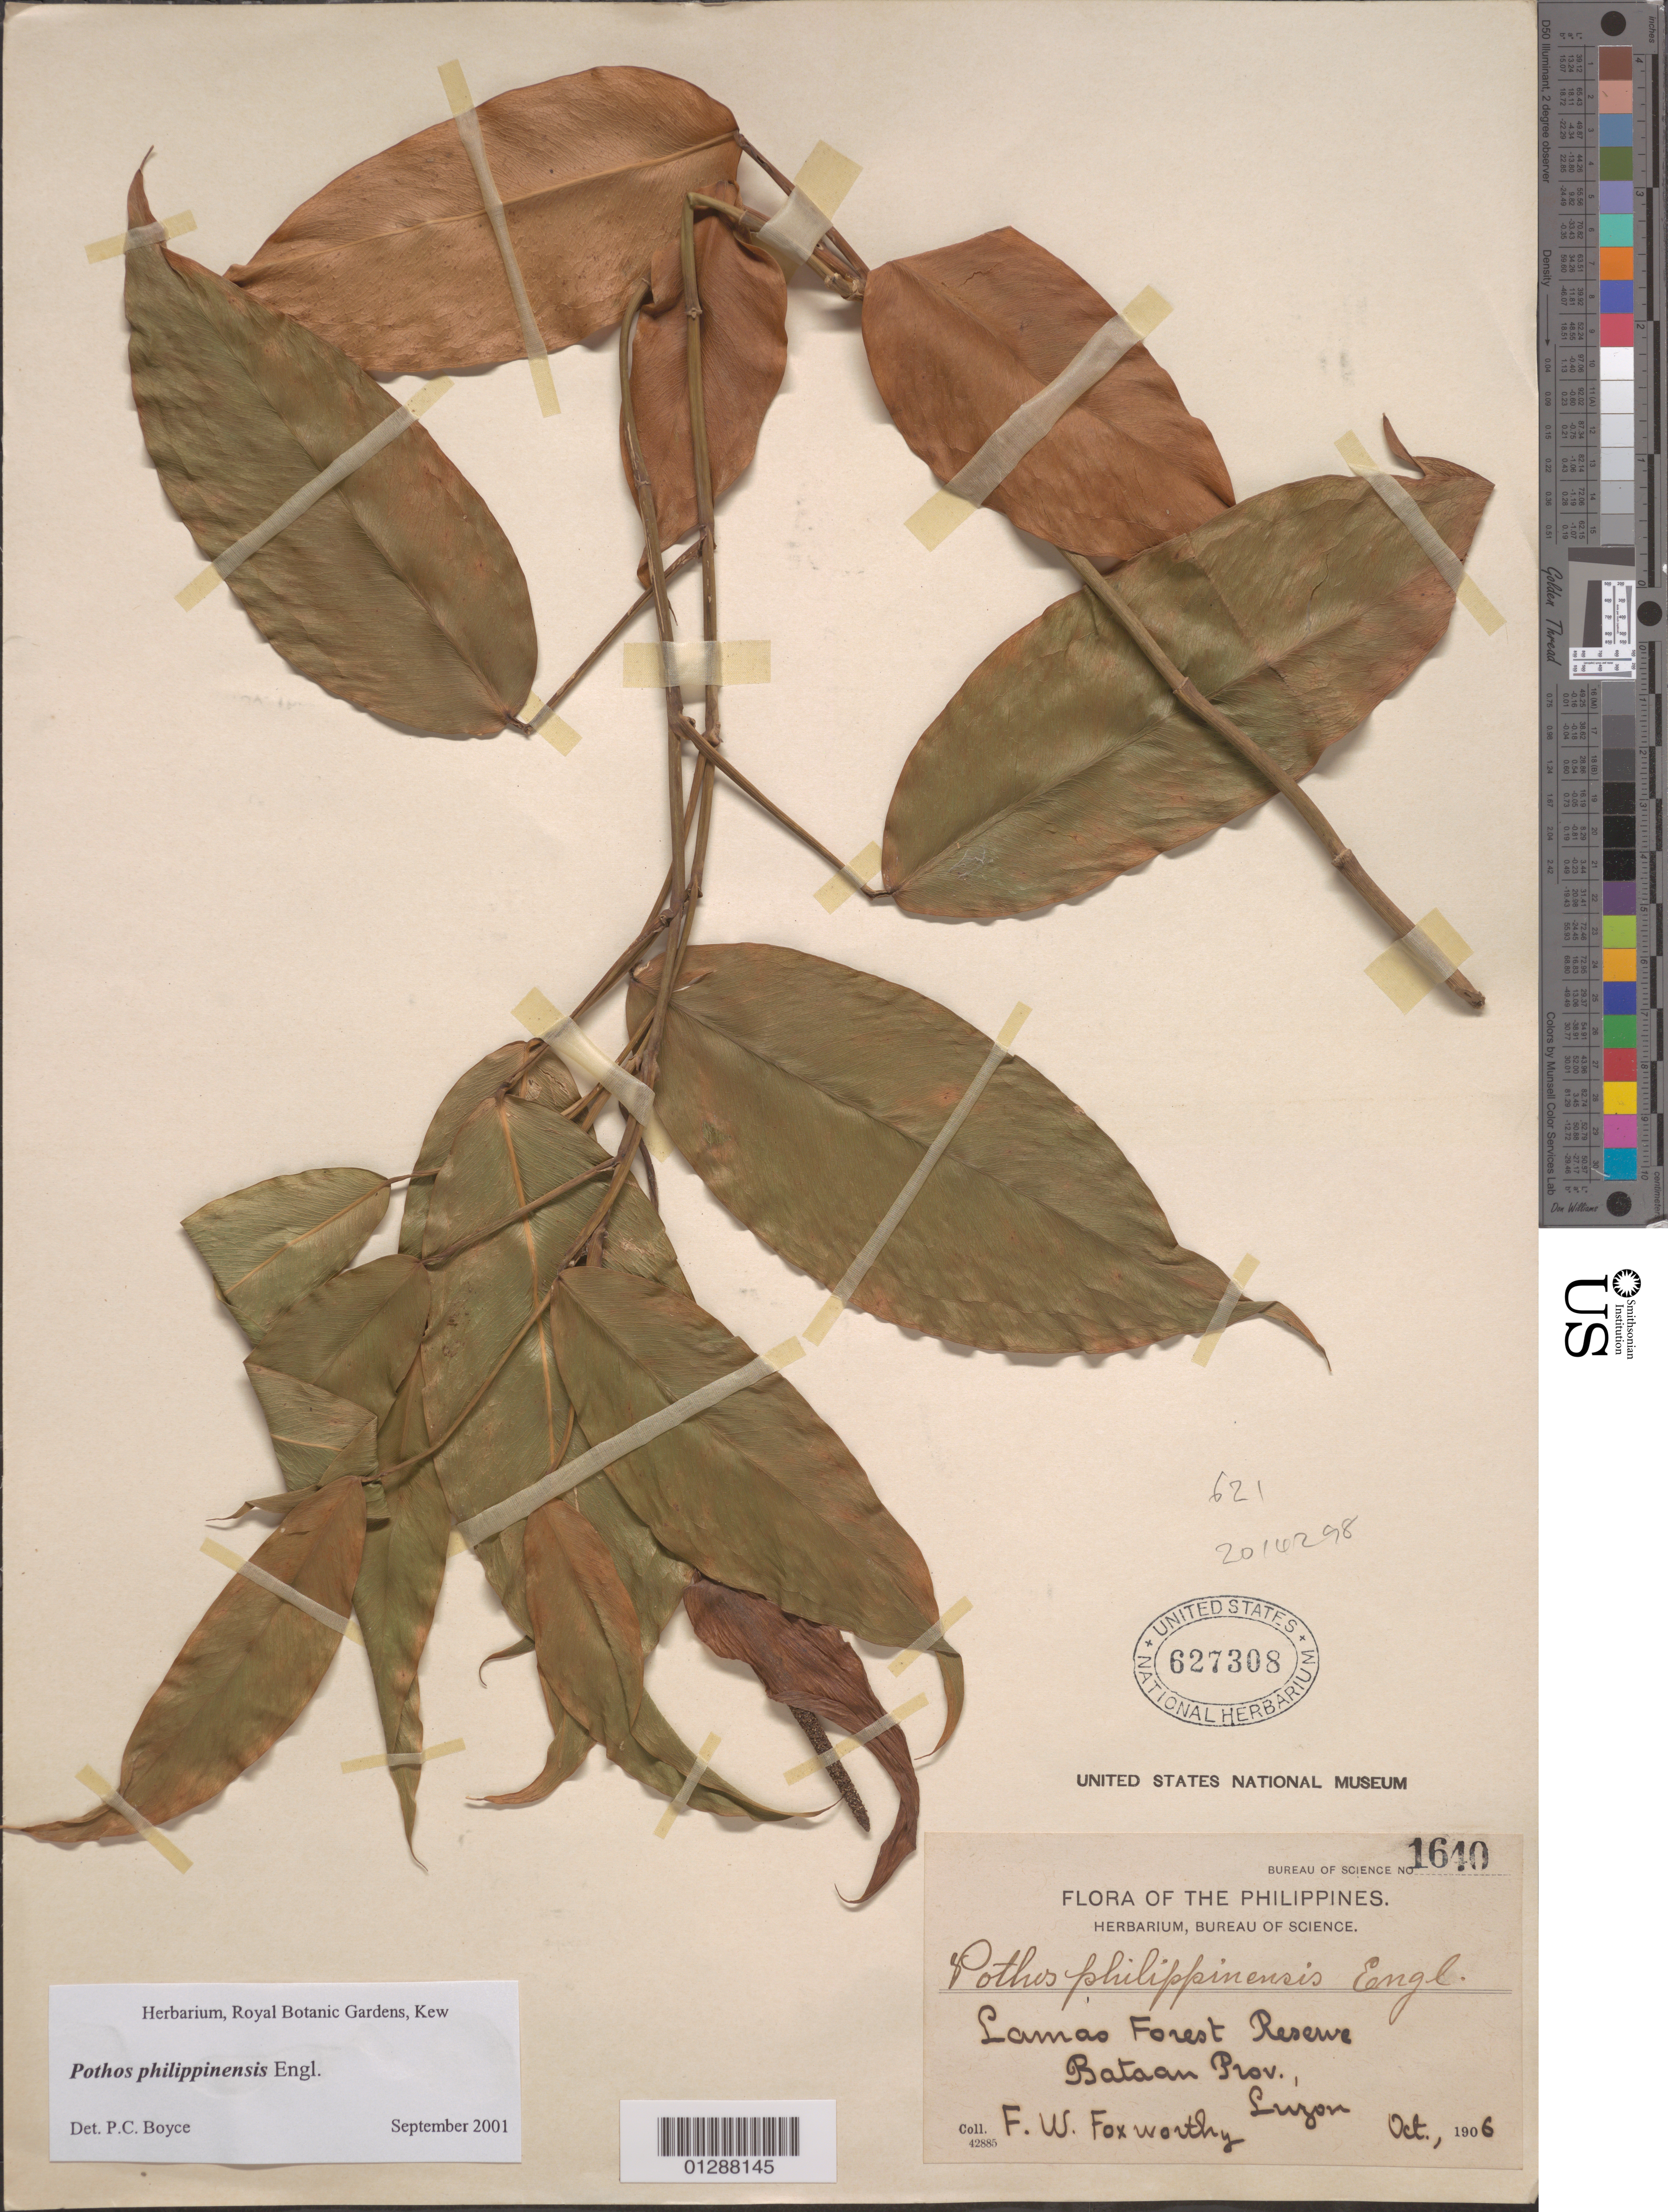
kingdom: Plantae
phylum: Tracheophyta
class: Liliopsida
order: Alismatales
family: Araceae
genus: Pothos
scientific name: Pothos philippinensis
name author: Engl.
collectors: F. W. Foxworthy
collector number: Bureau of Science 1640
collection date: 1906-10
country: Philippines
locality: Lamao Forest Reserve. Bataan Prov., Luzon.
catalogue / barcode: US 627308